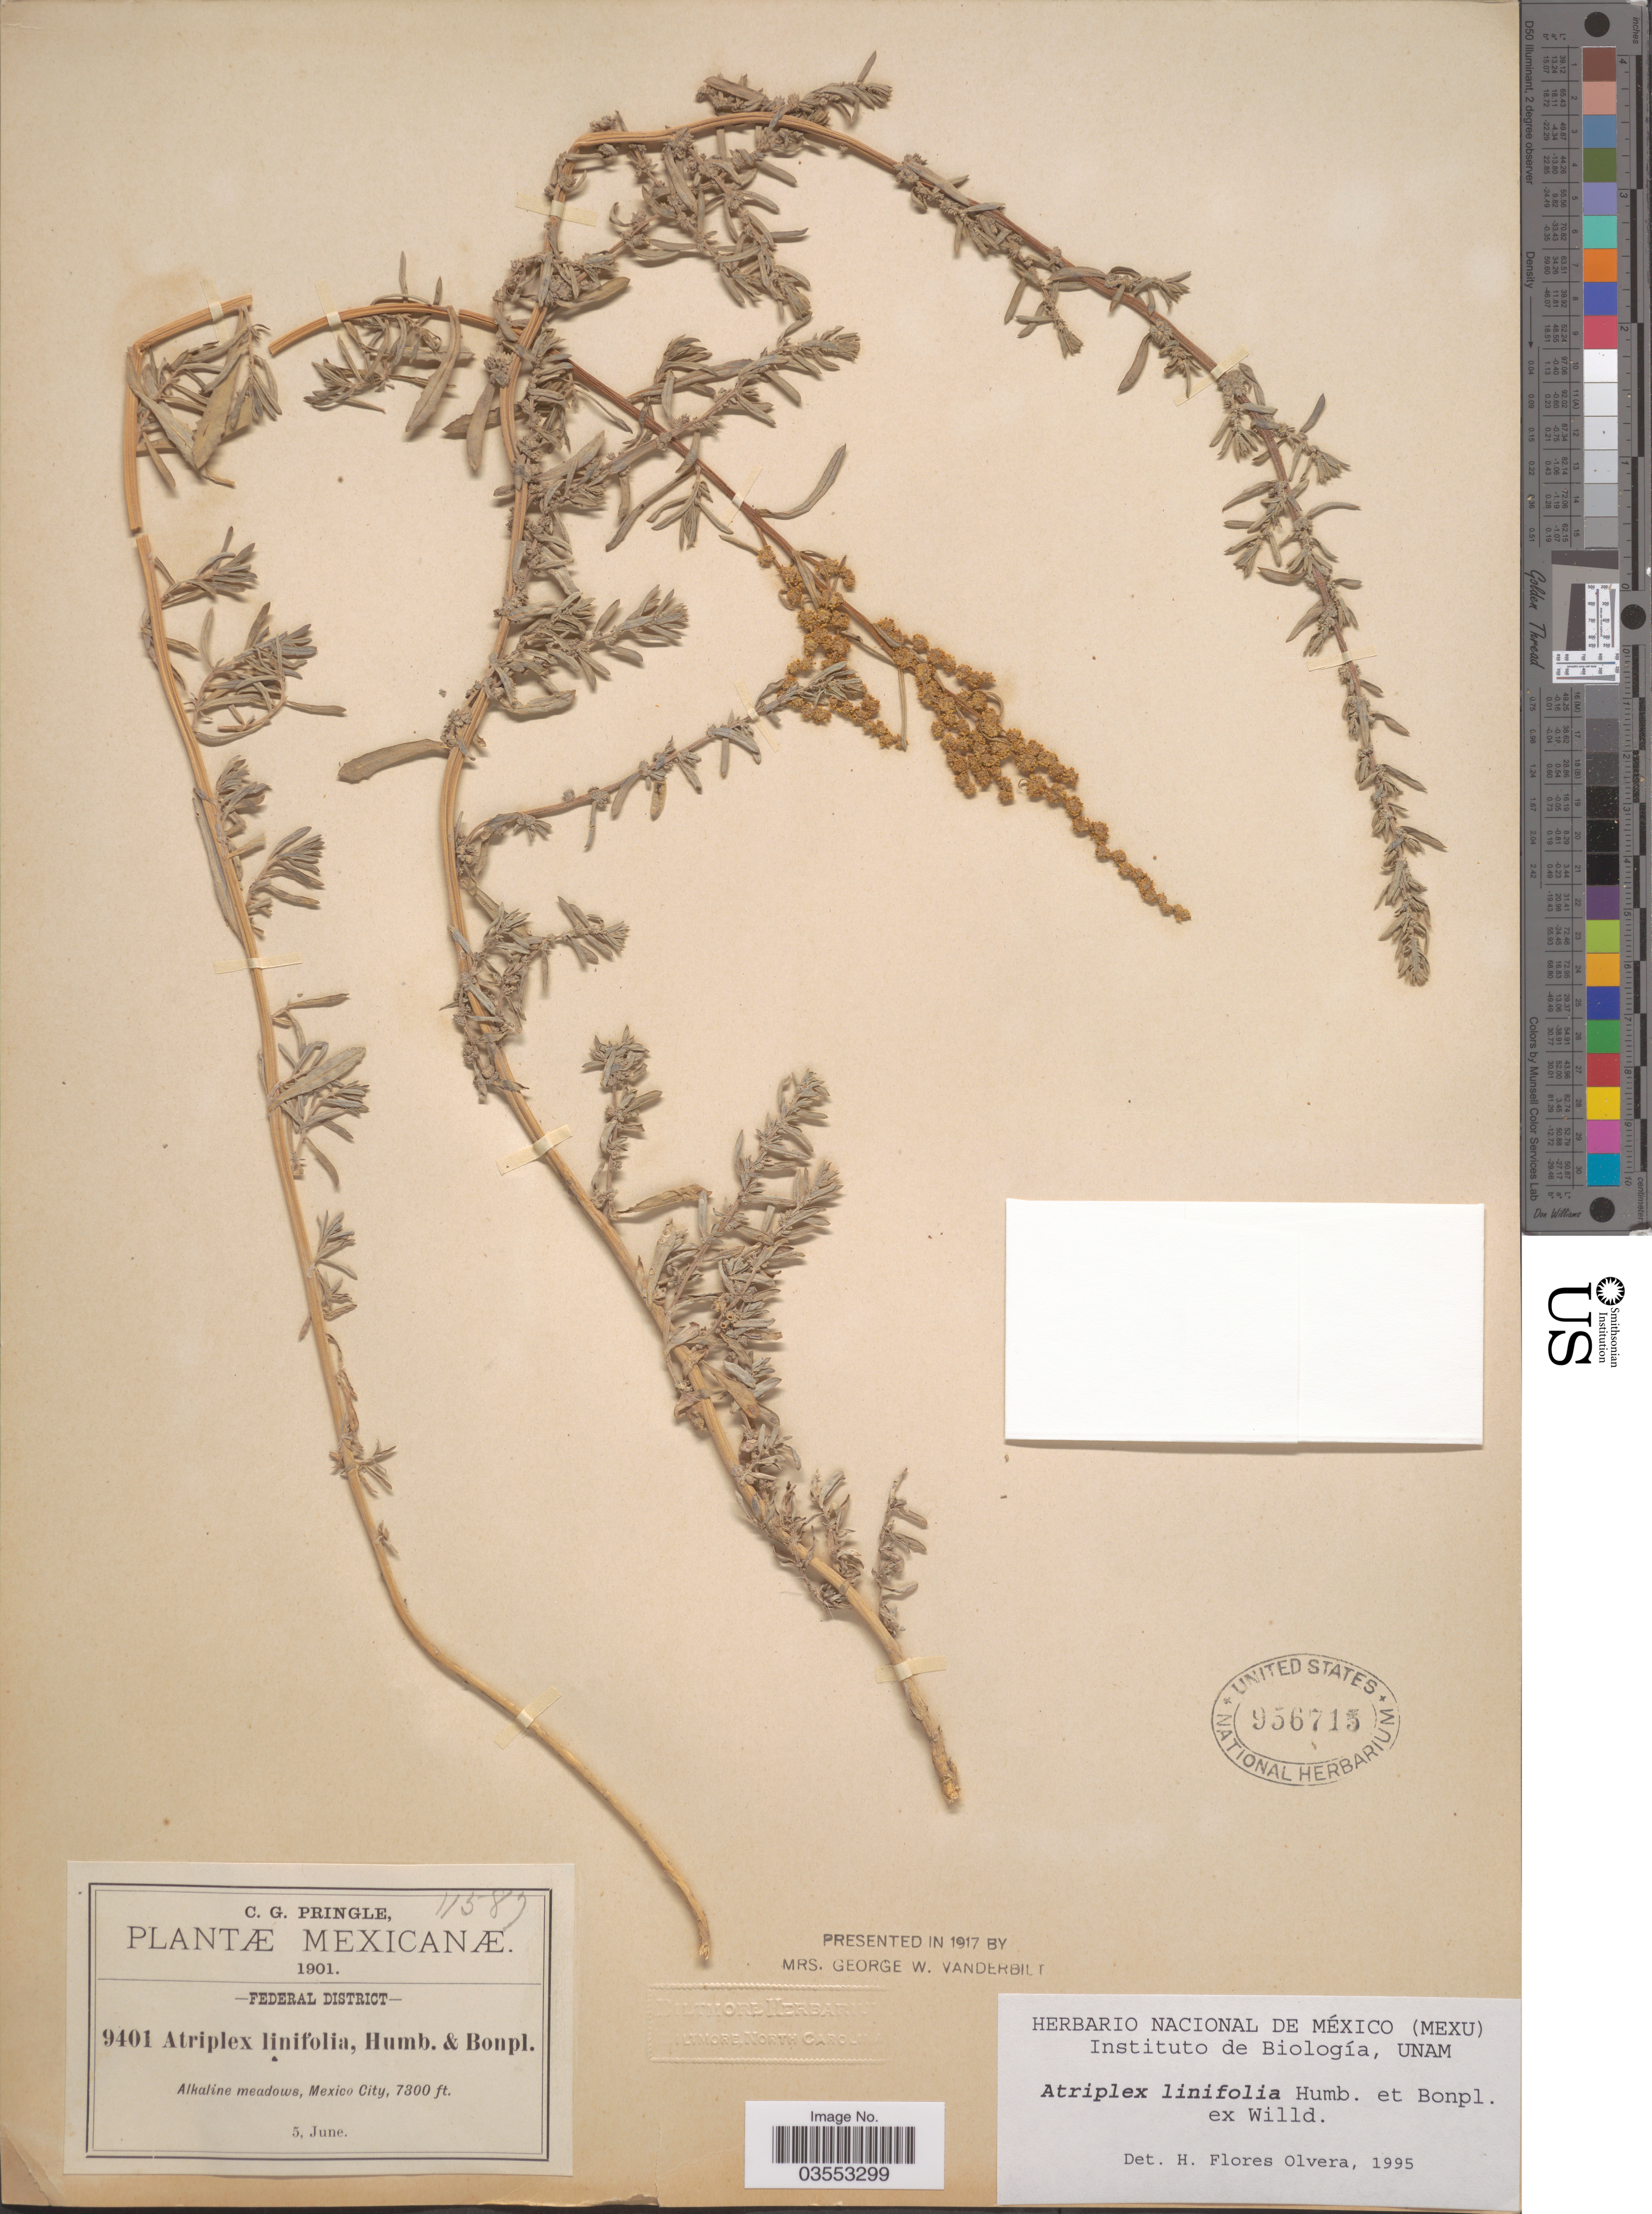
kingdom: Plantae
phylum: Tracheophyta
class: Magnoliopsida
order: Caryophyllales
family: Amaranthaceae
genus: Atriplex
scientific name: Atriplex linifolia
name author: Humb. & Bonpl. ex Willd.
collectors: C. G. Pringle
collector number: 9401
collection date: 1901-06-05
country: Mexico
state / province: Distrito Federal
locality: Federal District. Alkaline meadows, Mexico City.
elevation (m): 2225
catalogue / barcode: US 956715